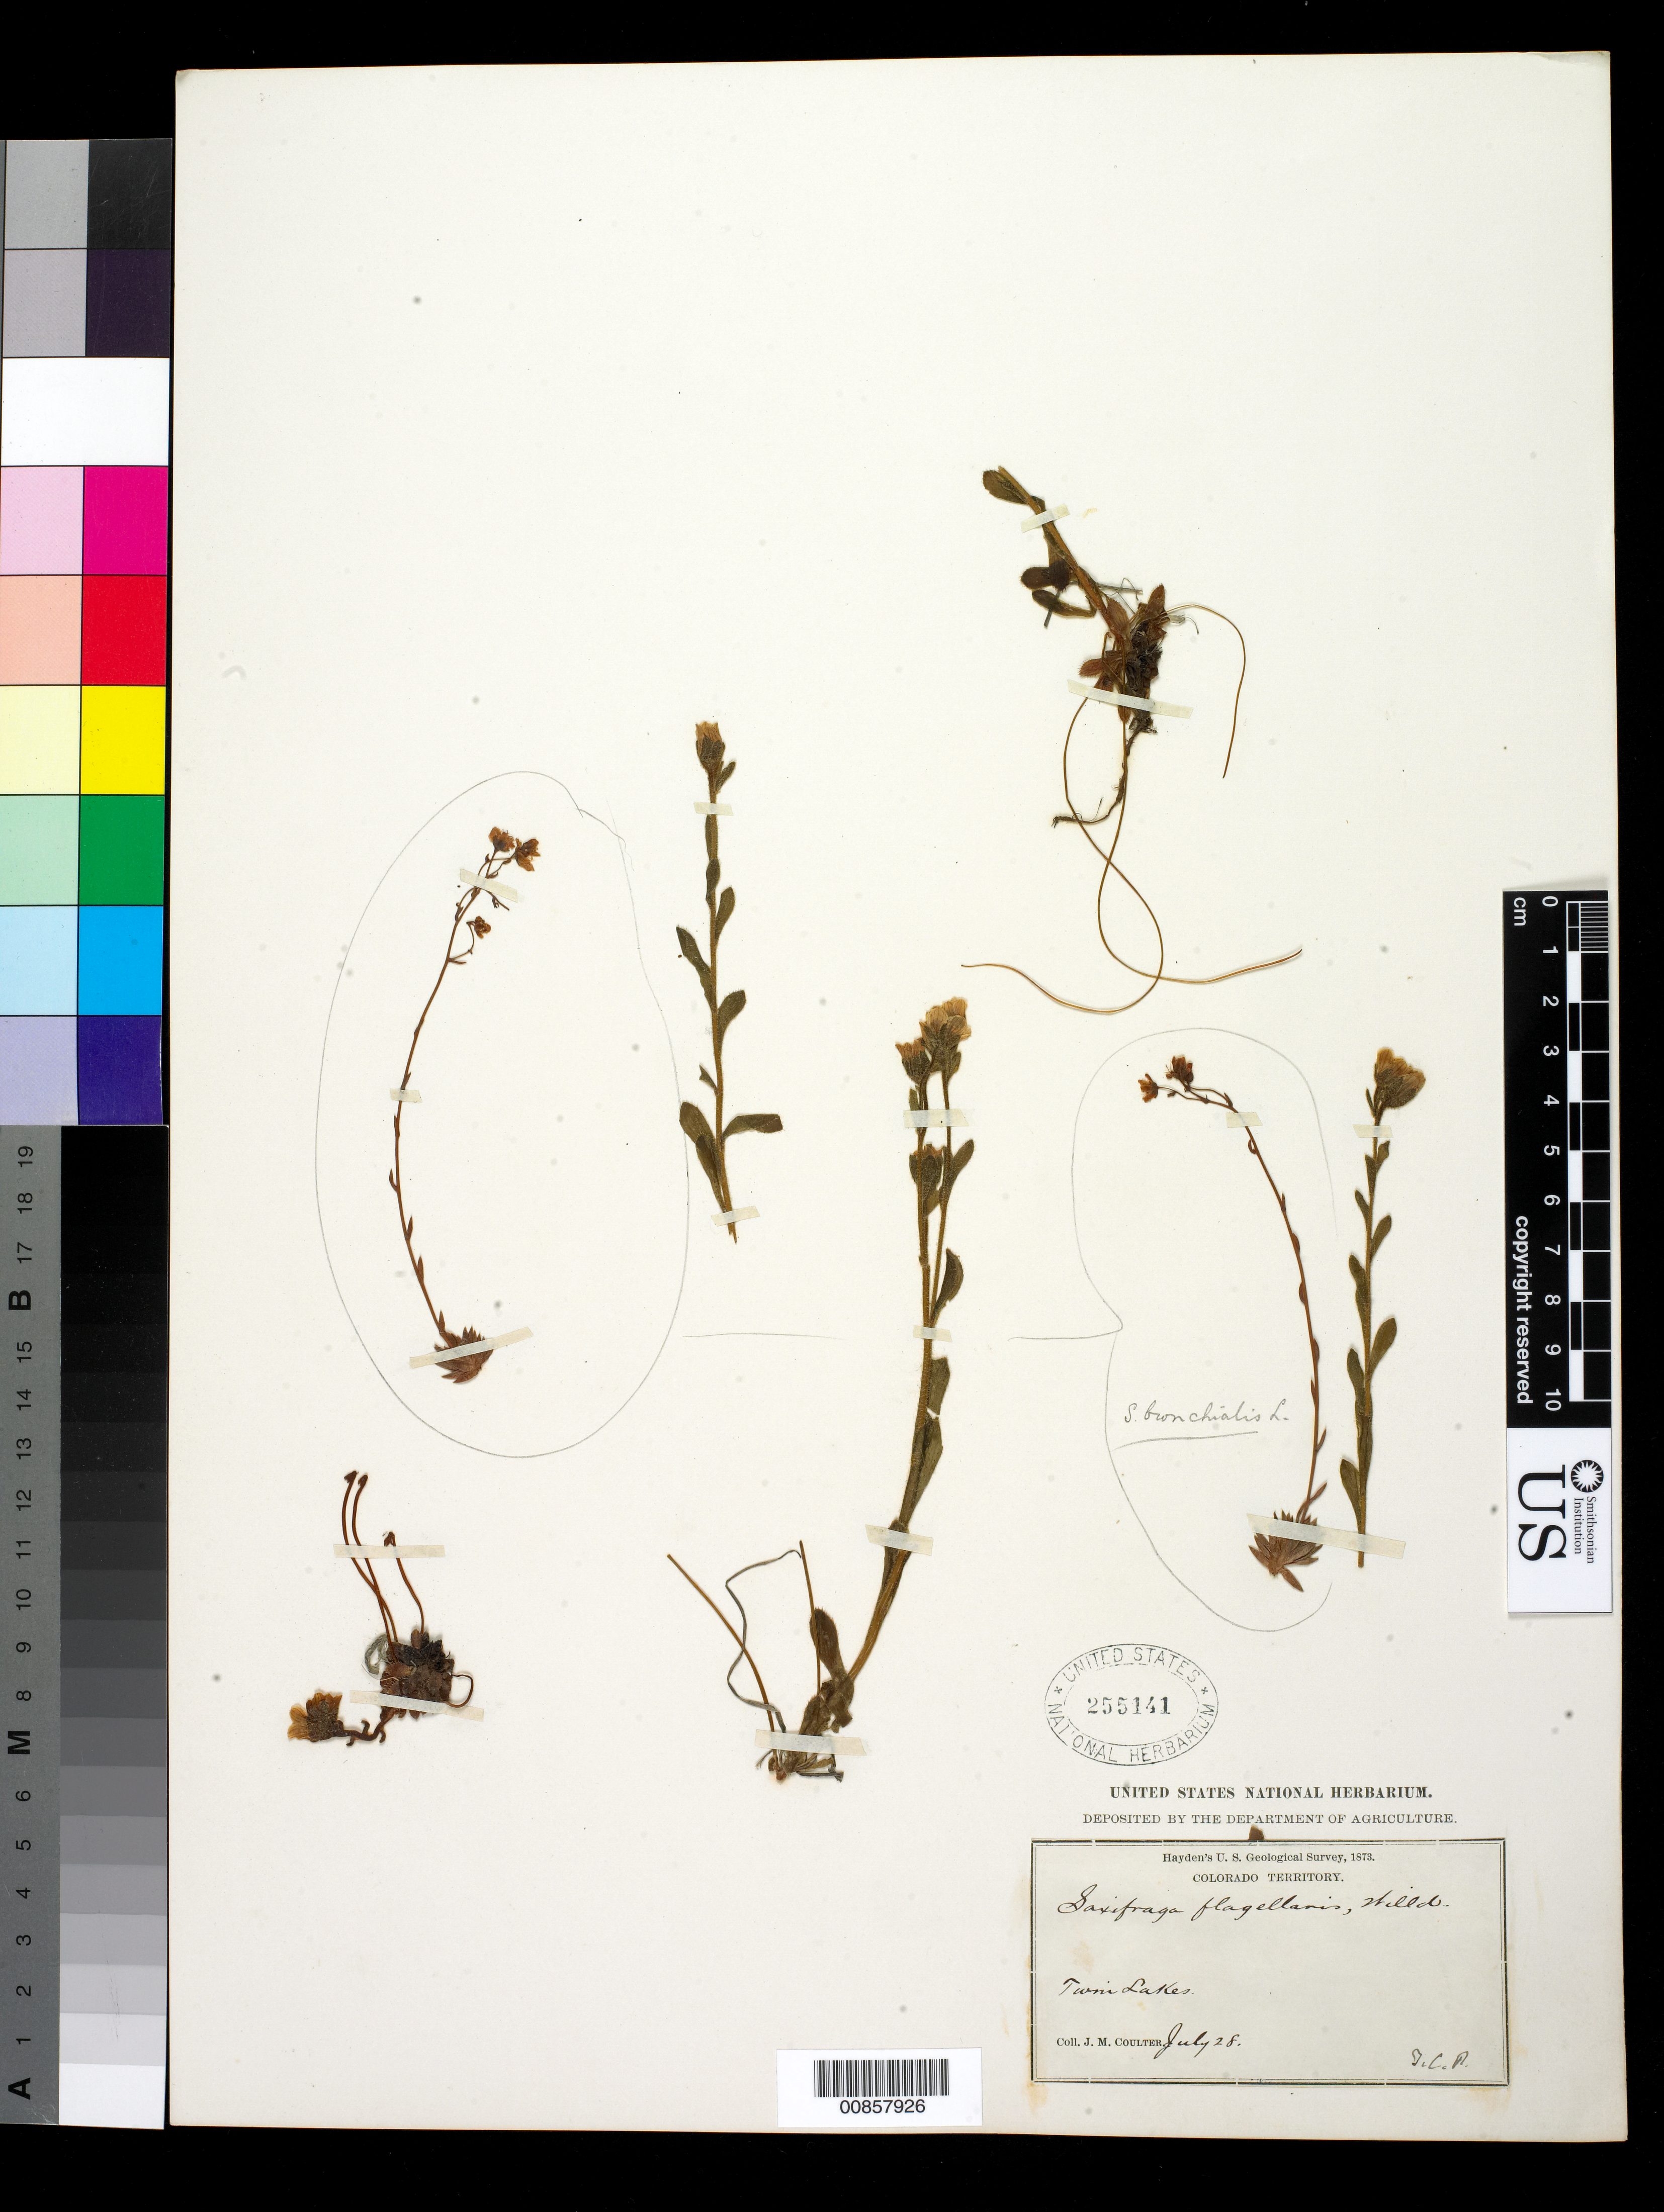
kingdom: Plantae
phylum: Tracheophyta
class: Magnoliopsida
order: Saxifragales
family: Saxifragaceae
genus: Saxifraga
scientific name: Saxifraga flagellaris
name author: Willd. ex Sternb.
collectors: J. M. Coulter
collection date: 1873-07-28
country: United States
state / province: Colorado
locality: Twin Lakes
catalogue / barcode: US 255141